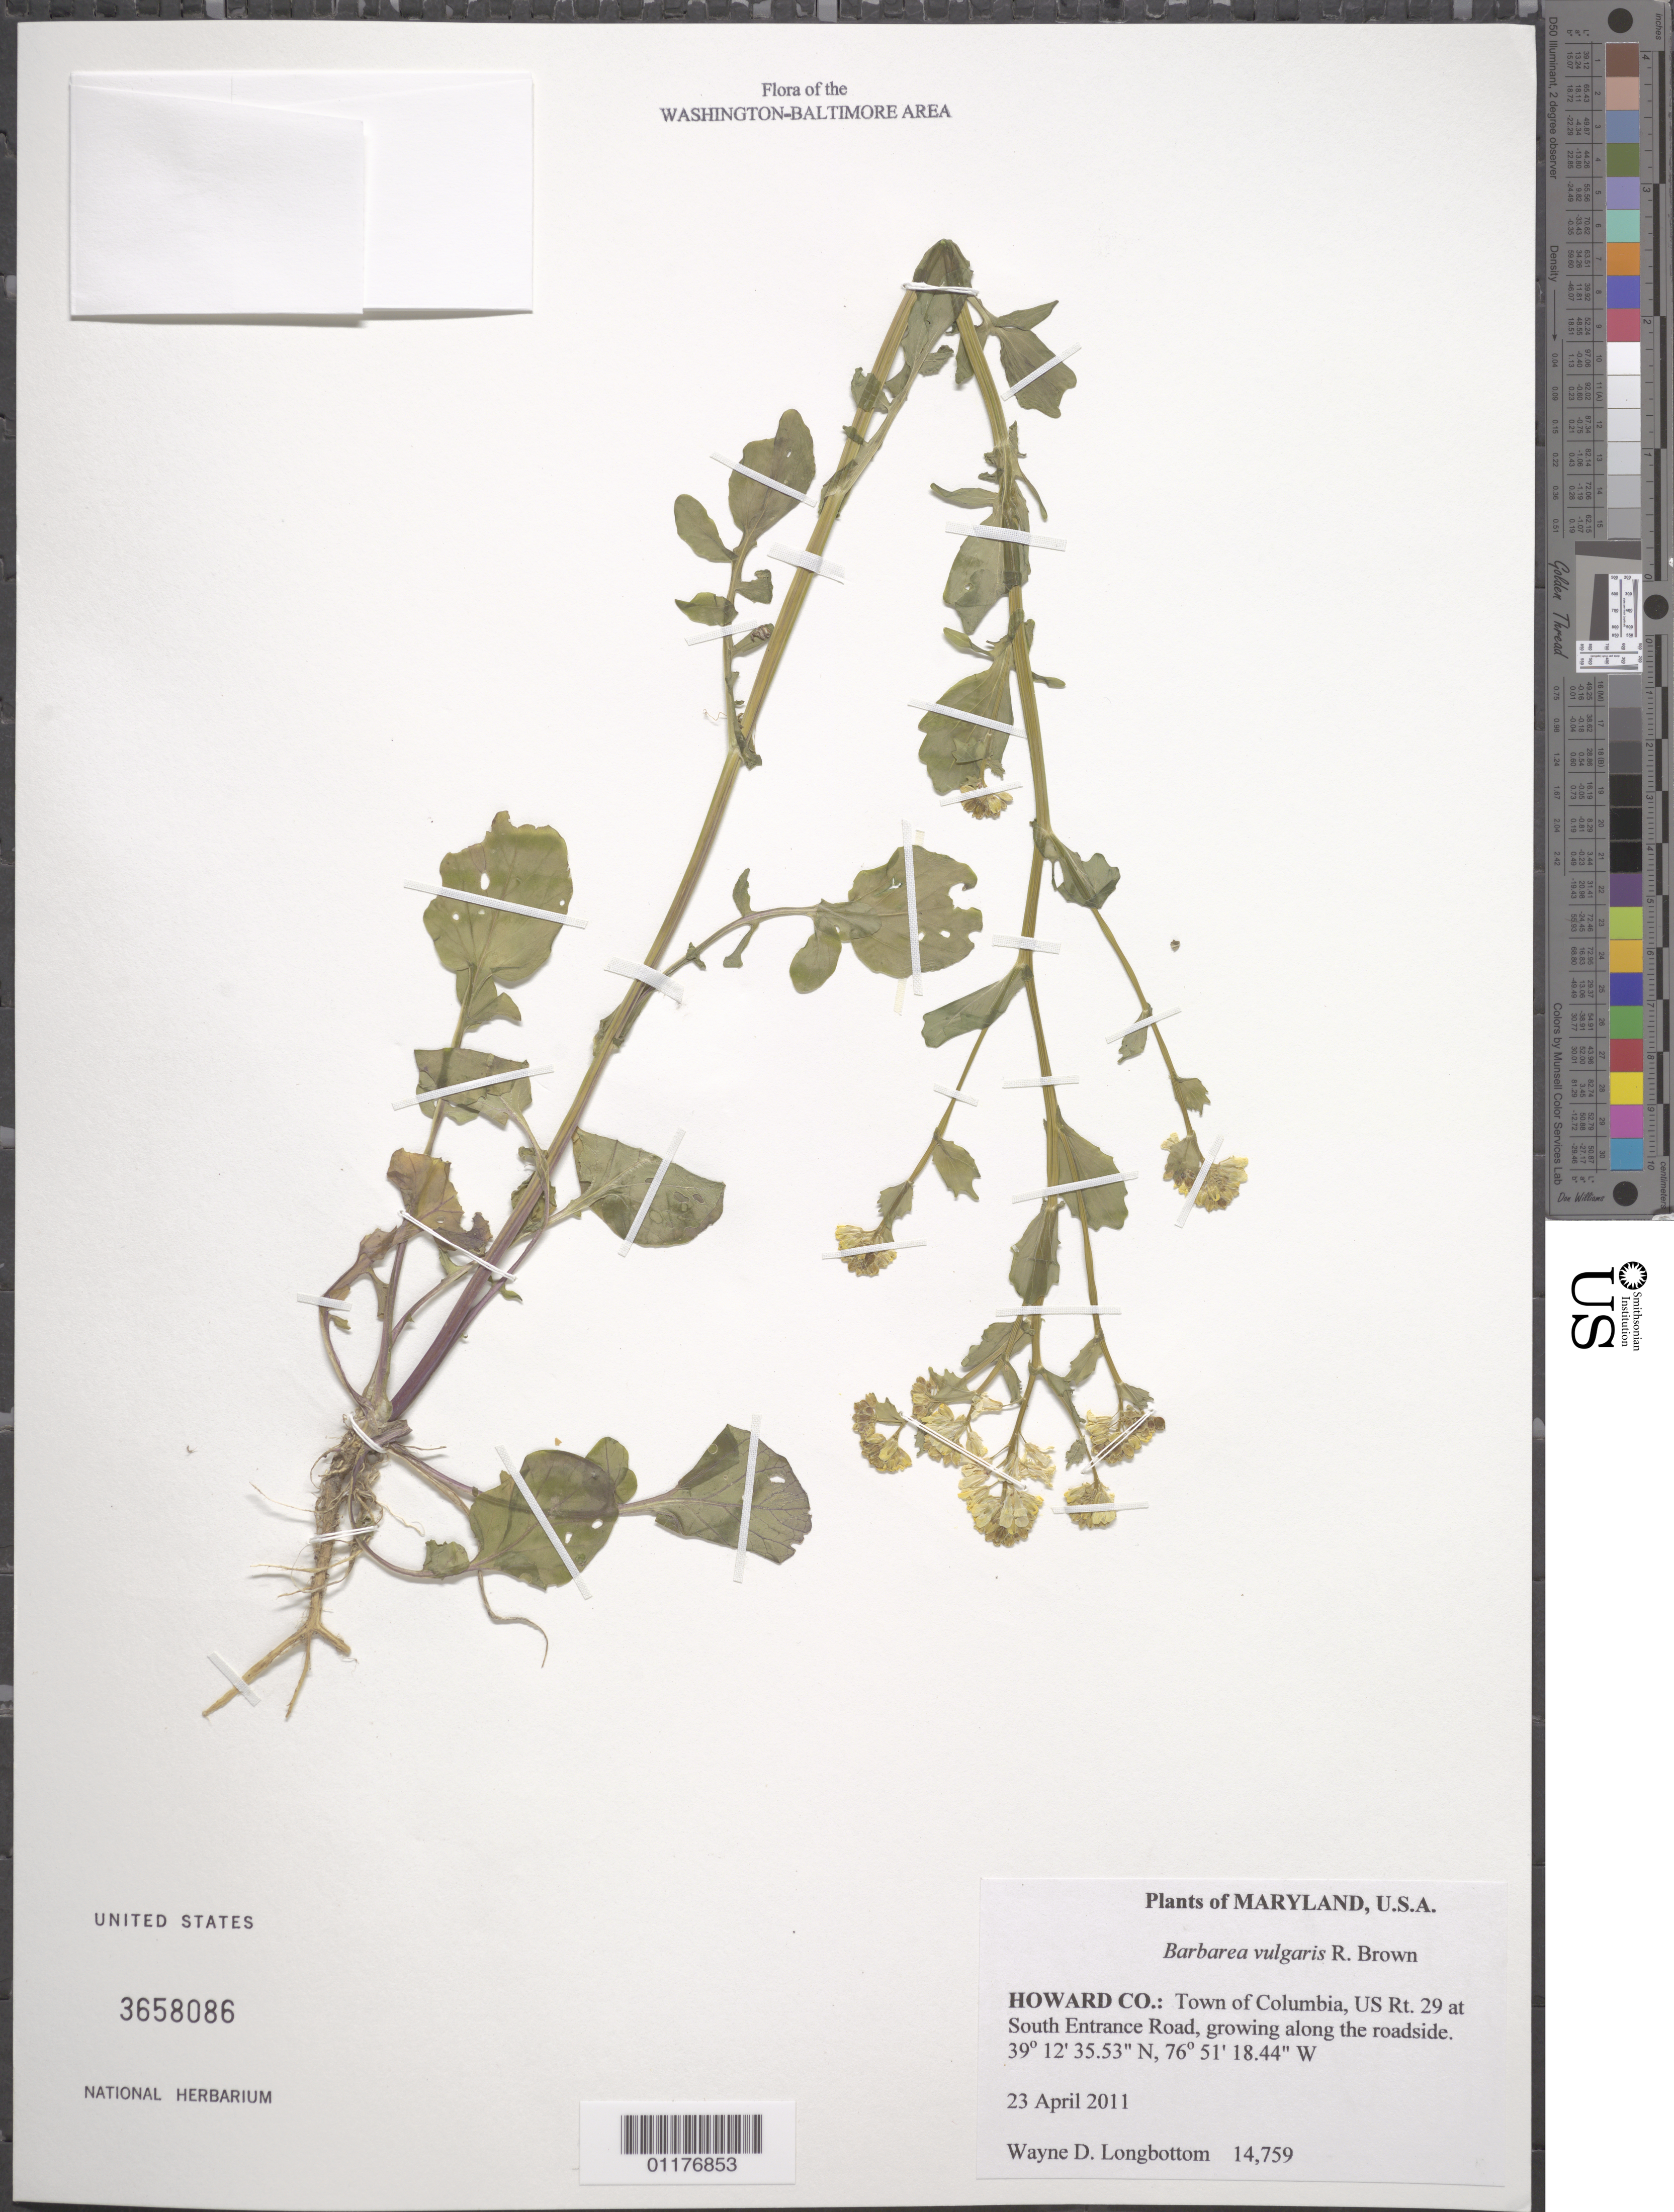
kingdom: Plantae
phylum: Tracheophyta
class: Magnoliopsida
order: Brassicales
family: Brassicaceae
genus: Barbarea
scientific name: Barbarea vulgaris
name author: W.T. Aiton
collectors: W. D. Longbottom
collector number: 14759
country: United States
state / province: Maryland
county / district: Howard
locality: Columbia, US Rt. 29 at South Entrance Road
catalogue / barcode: US 3658086